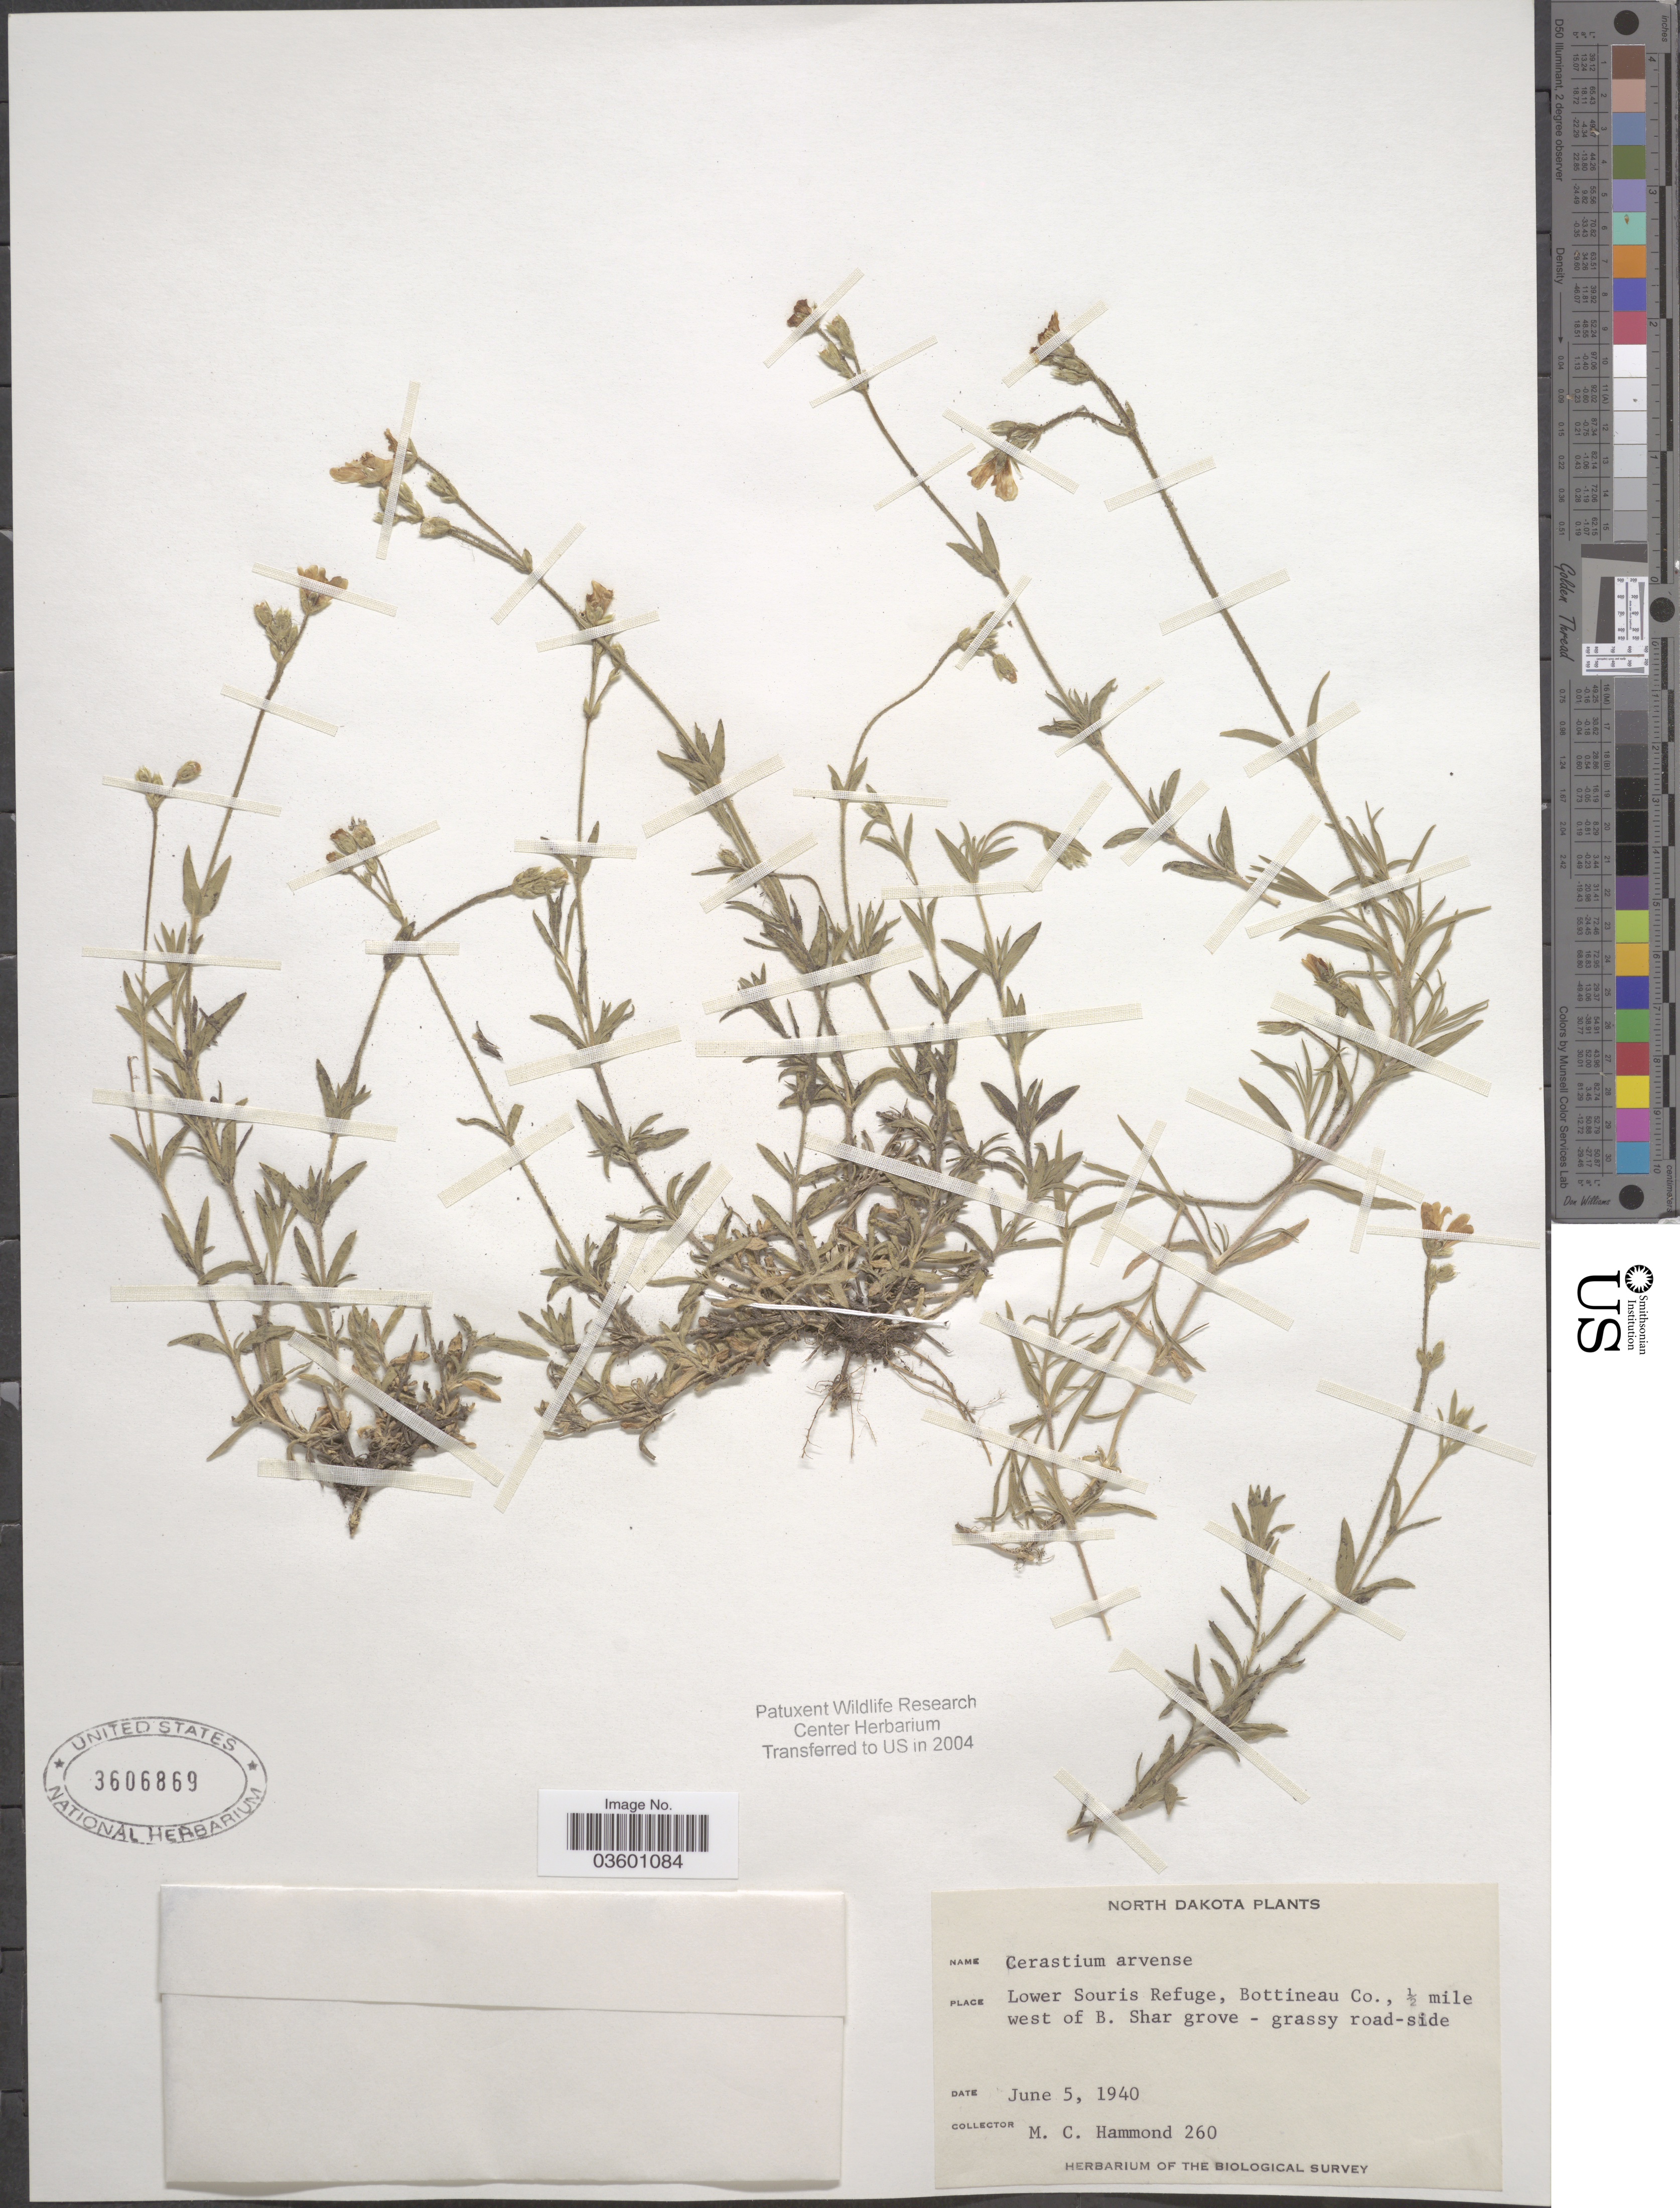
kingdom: Plantae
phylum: Tracheophyta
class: Magnoliopsida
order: Caryophyllales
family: Caryophyllaceae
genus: Cerastium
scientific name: Cerastium arvense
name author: L.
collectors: M. Hammond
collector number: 260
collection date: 1940-06-05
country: United States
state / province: North Dakota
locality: Lower Souris Refuge, Bottineau Co., ½ mile west of B. Shar grove.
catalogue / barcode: US 3606869